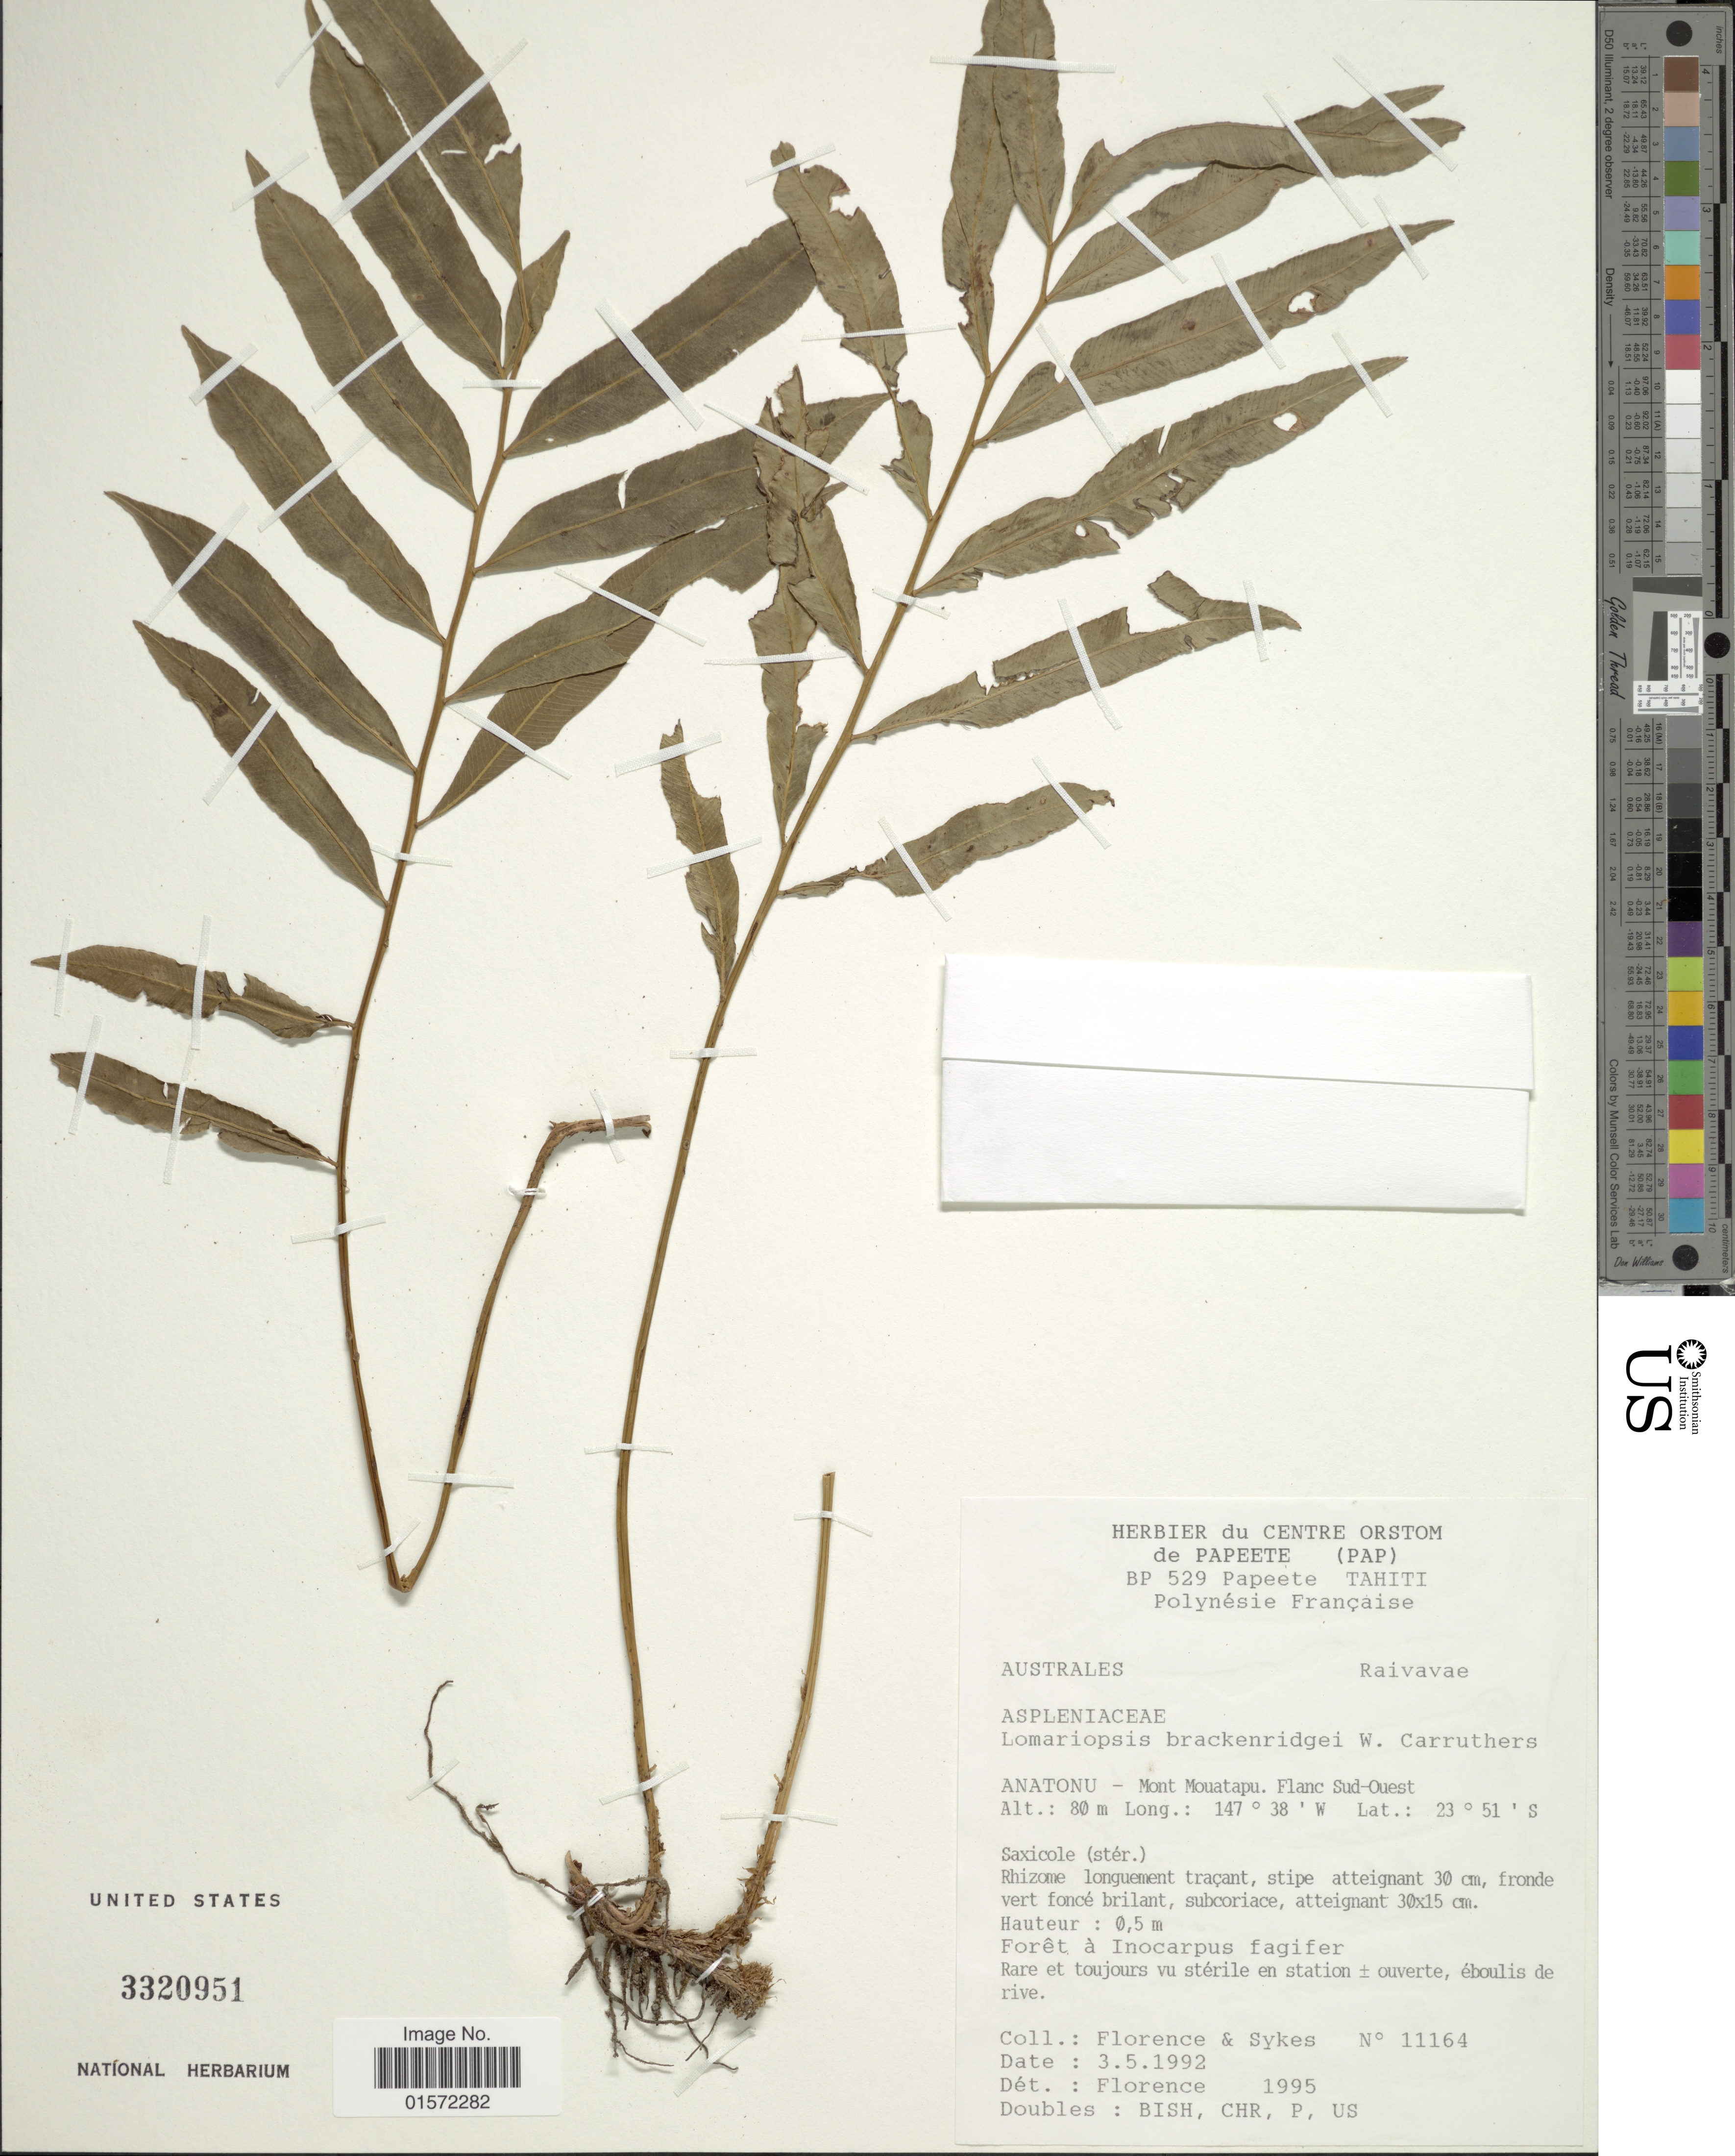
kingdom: Plantae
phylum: Tracheophyta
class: Polypodiopsida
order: Polypodiales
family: Lomariopsidaceae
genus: Lomariopsis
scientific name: Lomariopsis brackenridgei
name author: Carrière in Seem.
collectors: -. Florence & Sykes, --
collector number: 11164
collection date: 1992-05-03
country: French Polynesia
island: Raivavae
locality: Australes, Raivavae, Anatonu - Mont Mouatapu. Flanc Sud-Ouest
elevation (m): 80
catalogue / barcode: US 3320951